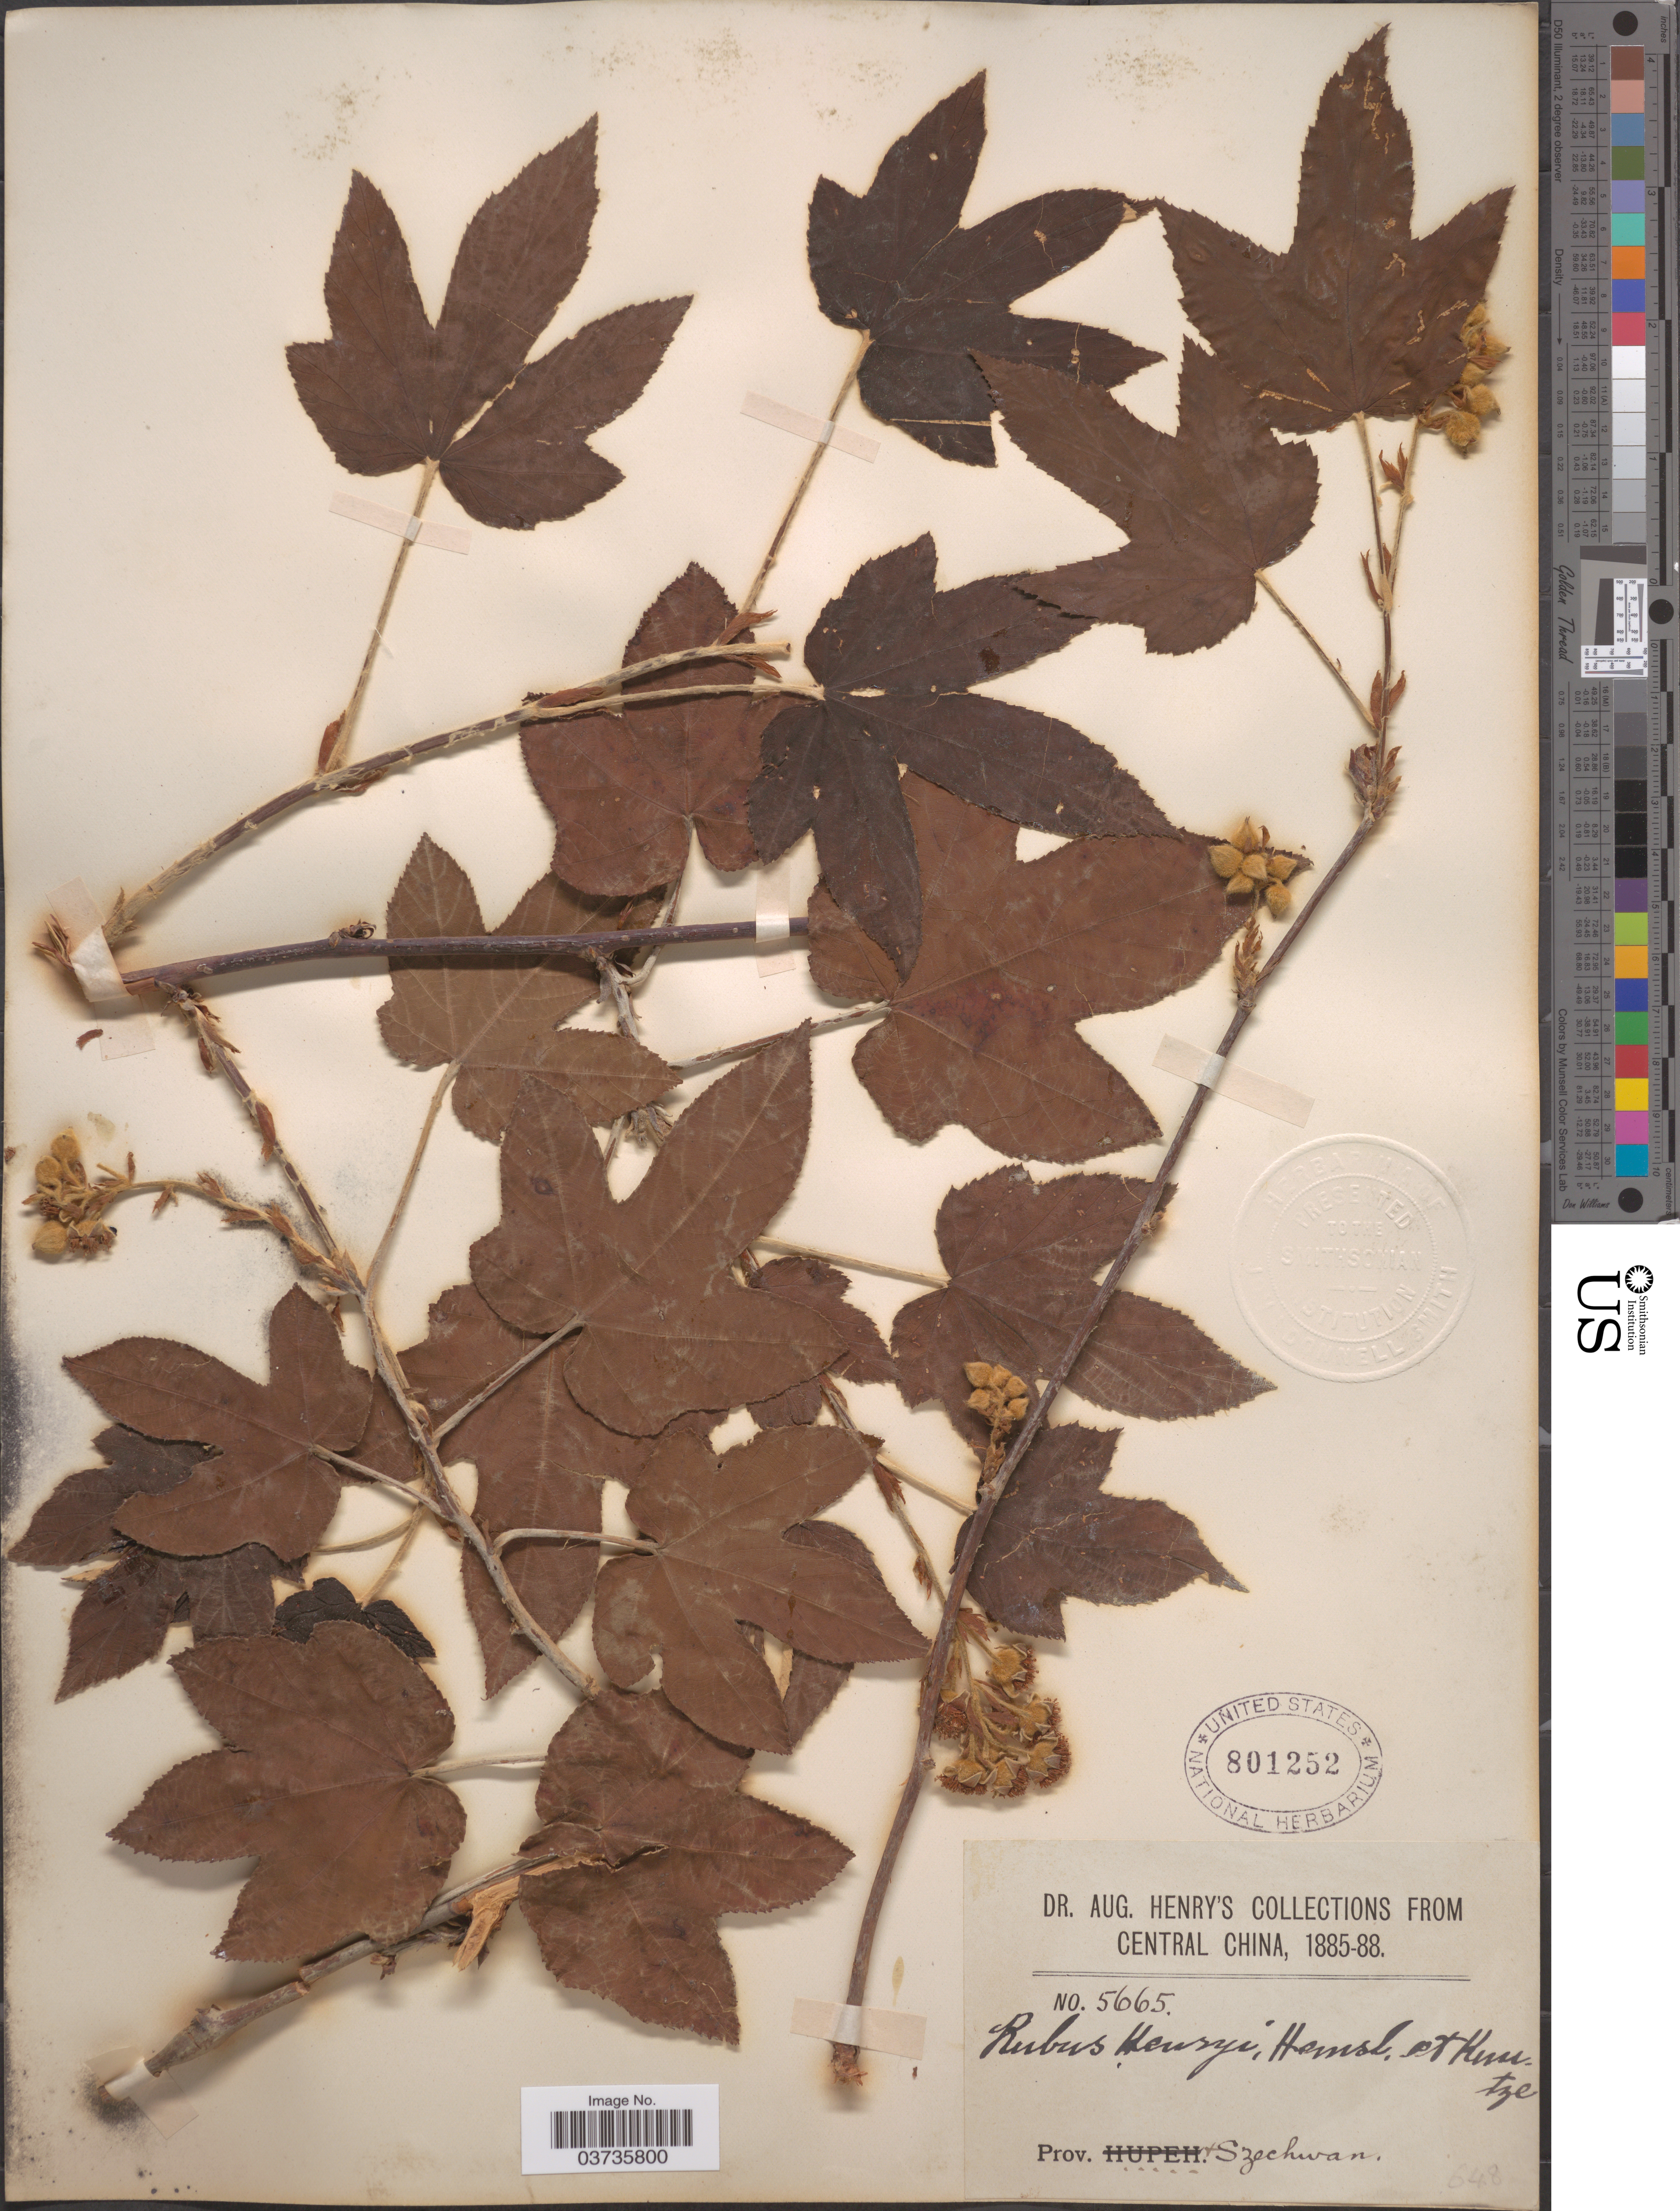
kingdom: Plantae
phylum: Tracheophyta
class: Magnoliopsida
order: Rosales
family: Rosaceae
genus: Rubus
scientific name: Rubus henryi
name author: Hemsl. & Kuntze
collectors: A. Henry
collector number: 5665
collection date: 1885/1888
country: China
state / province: Sichuan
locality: Central China. Prov. Szechwan.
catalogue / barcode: US 801252